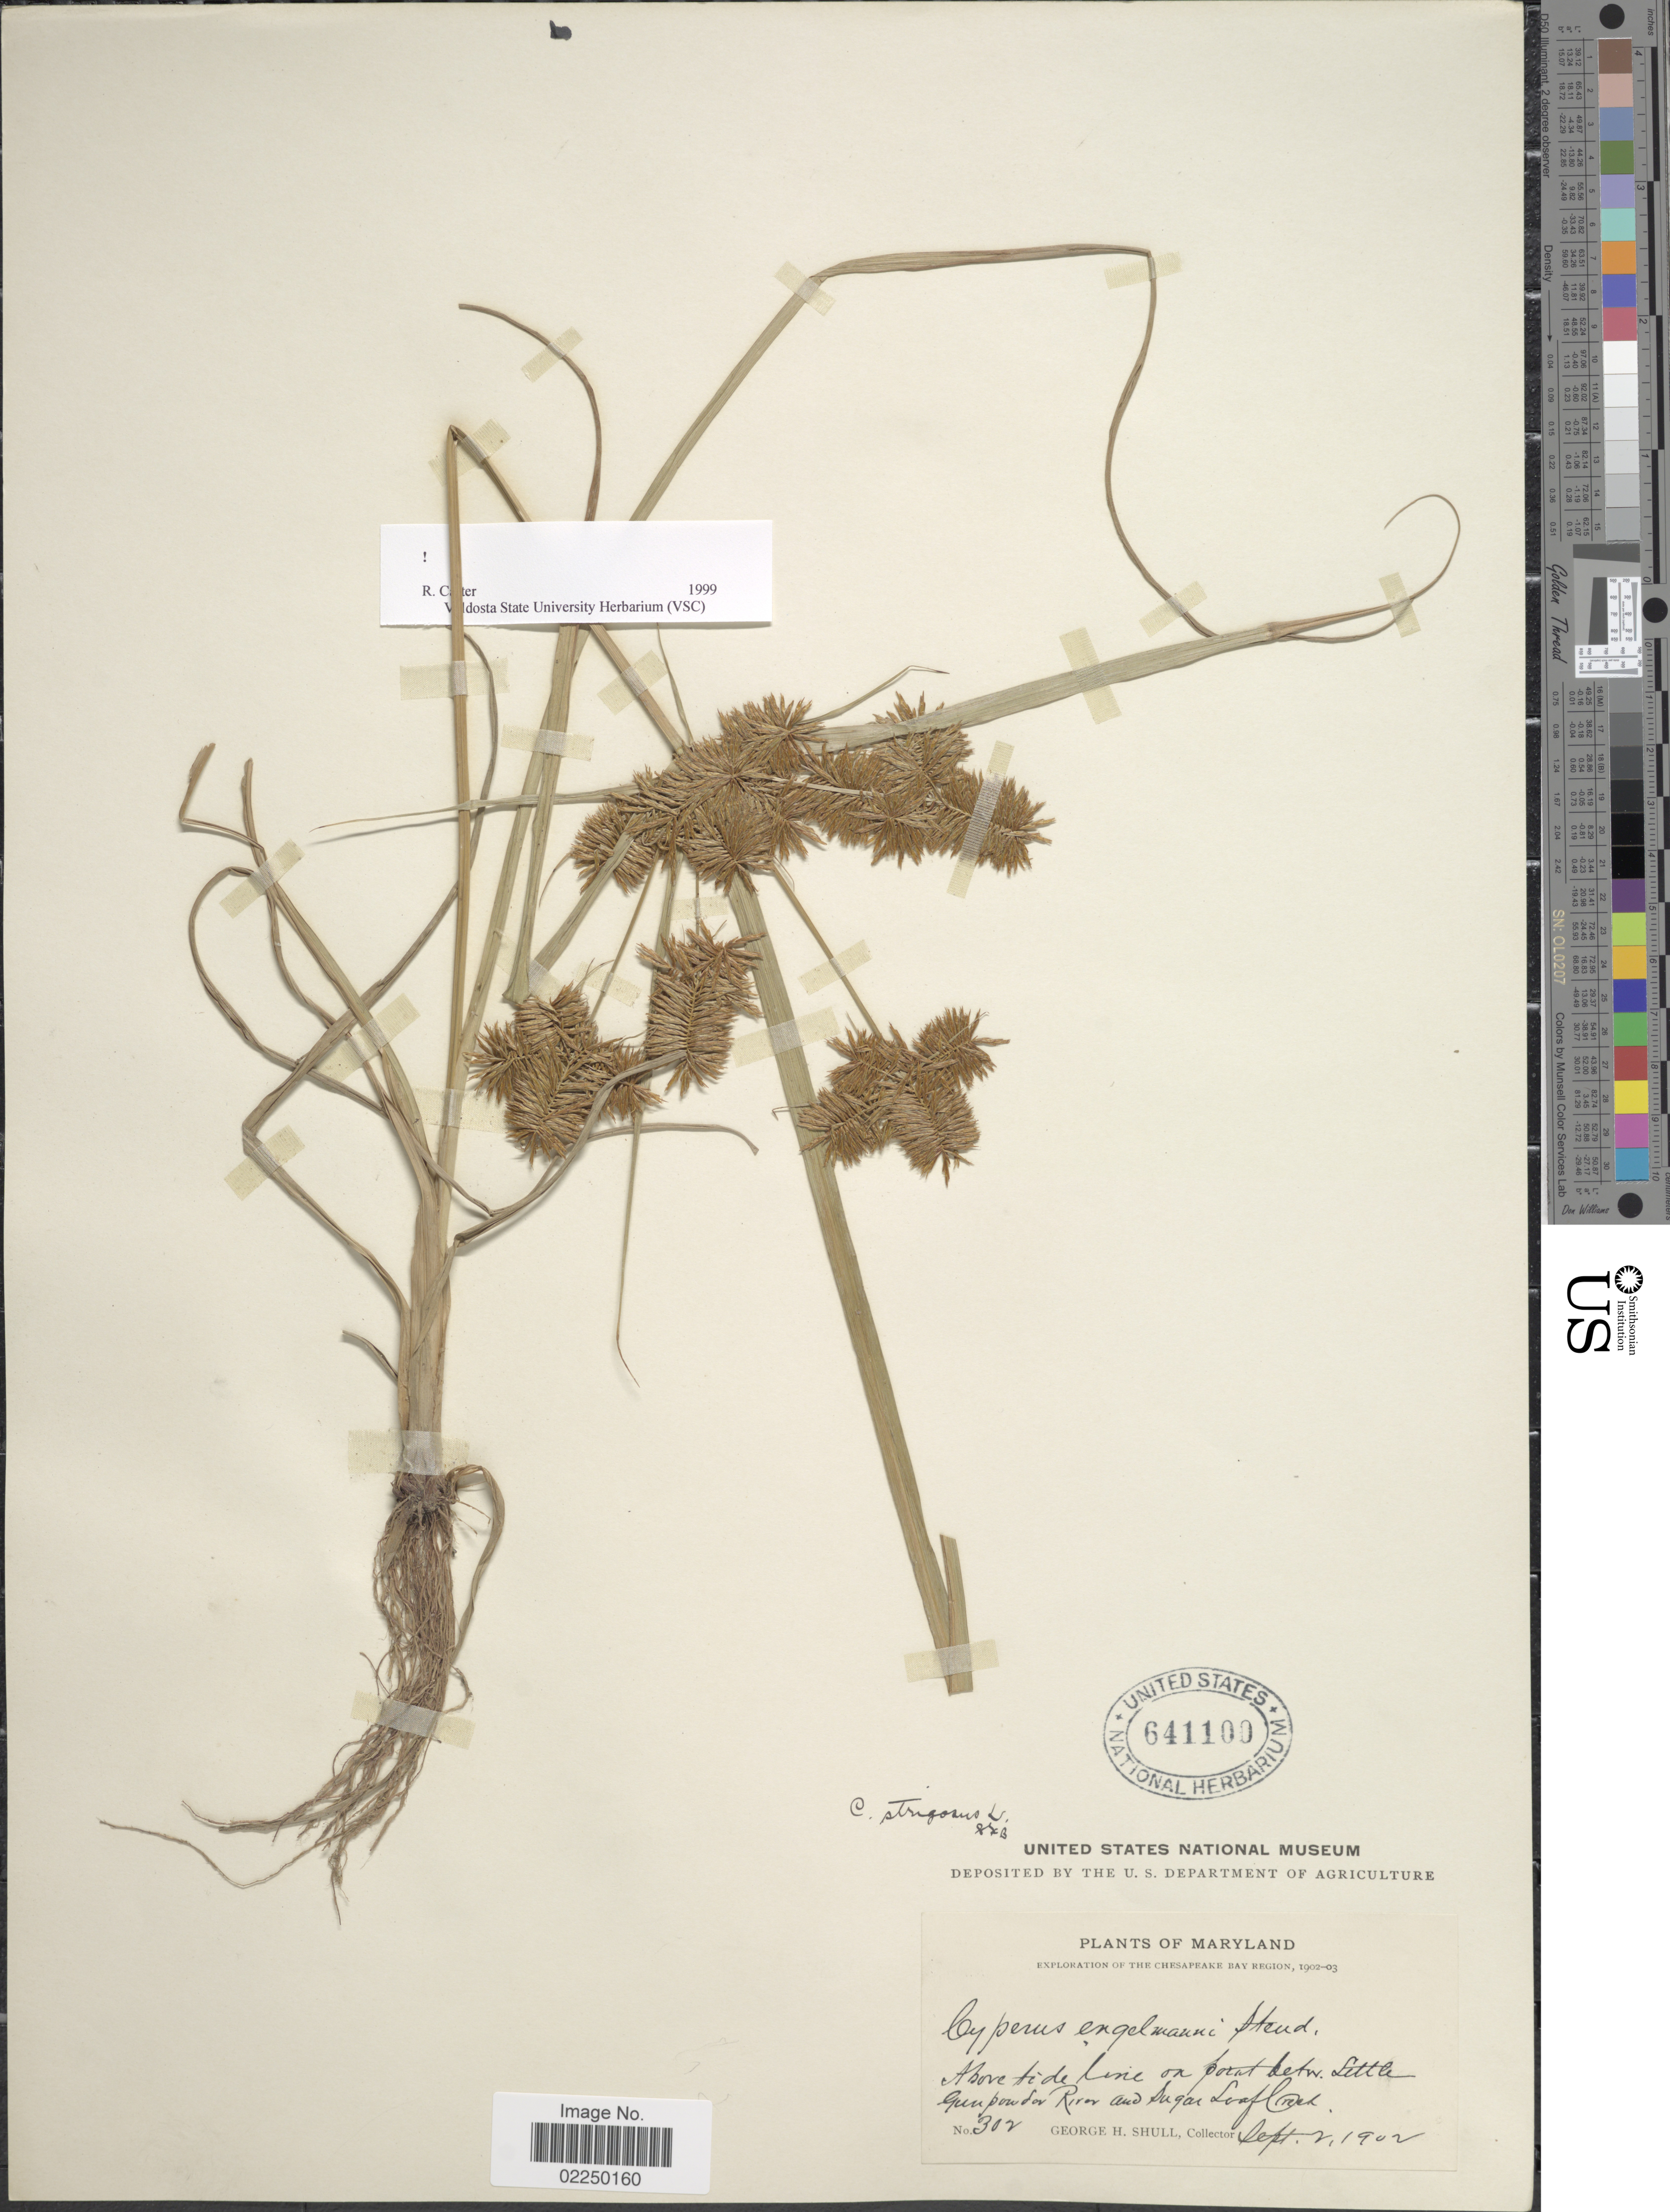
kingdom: Plantae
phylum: Tracheophyta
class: Liliopsida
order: Poales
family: Cyperaceae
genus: Cyperus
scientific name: Cyperus strigosus L.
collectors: G. H. Shull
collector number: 302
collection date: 1902-09-02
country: United States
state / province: Maryland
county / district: Baltimore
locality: Above side line or portal betw. Little Gunpowder River and Suger Loaf Creek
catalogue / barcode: US 641100